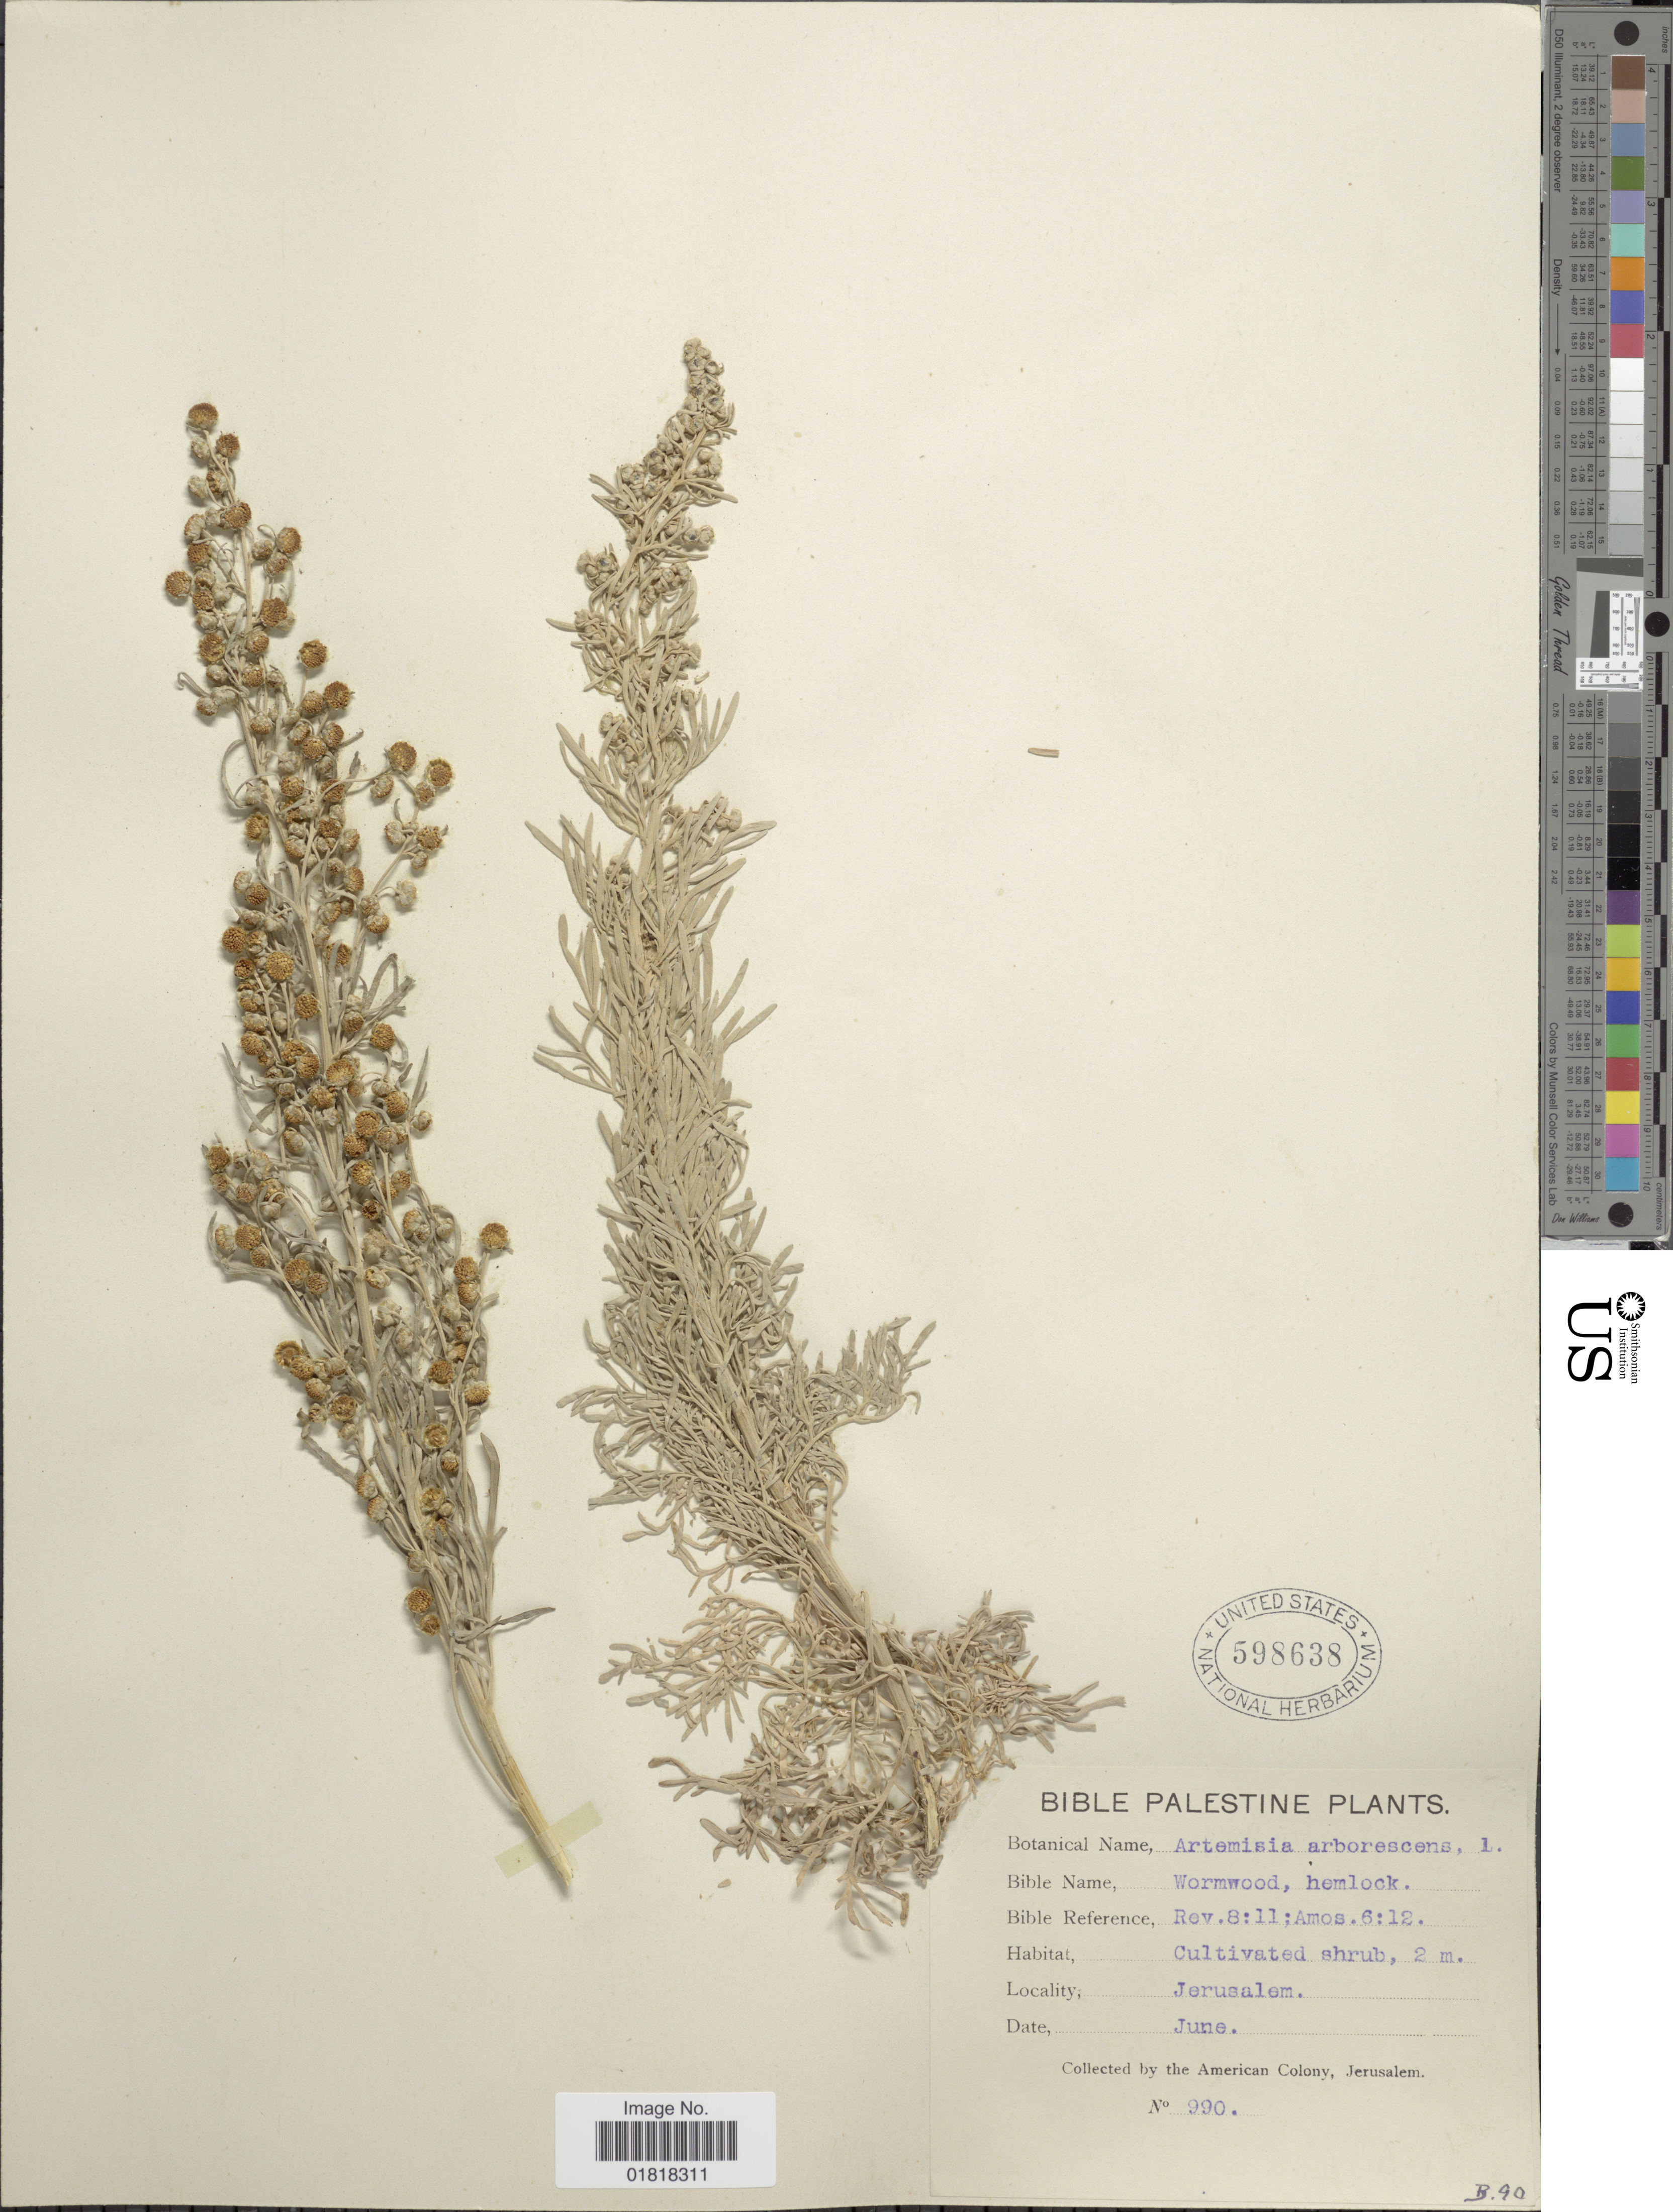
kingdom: Plantae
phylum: Tracheophyta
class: Magnoliopsida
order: Asterales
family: Asteraceae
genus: Artemisia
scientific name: Artemisia arborescens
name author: L.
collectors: American Colony, Jerusalem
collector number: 990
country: Israel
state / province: Jerusalem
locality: Bible Palestine, Rev.8:11; Amos. 6:12 [unsure placement]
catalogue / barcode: US 598638